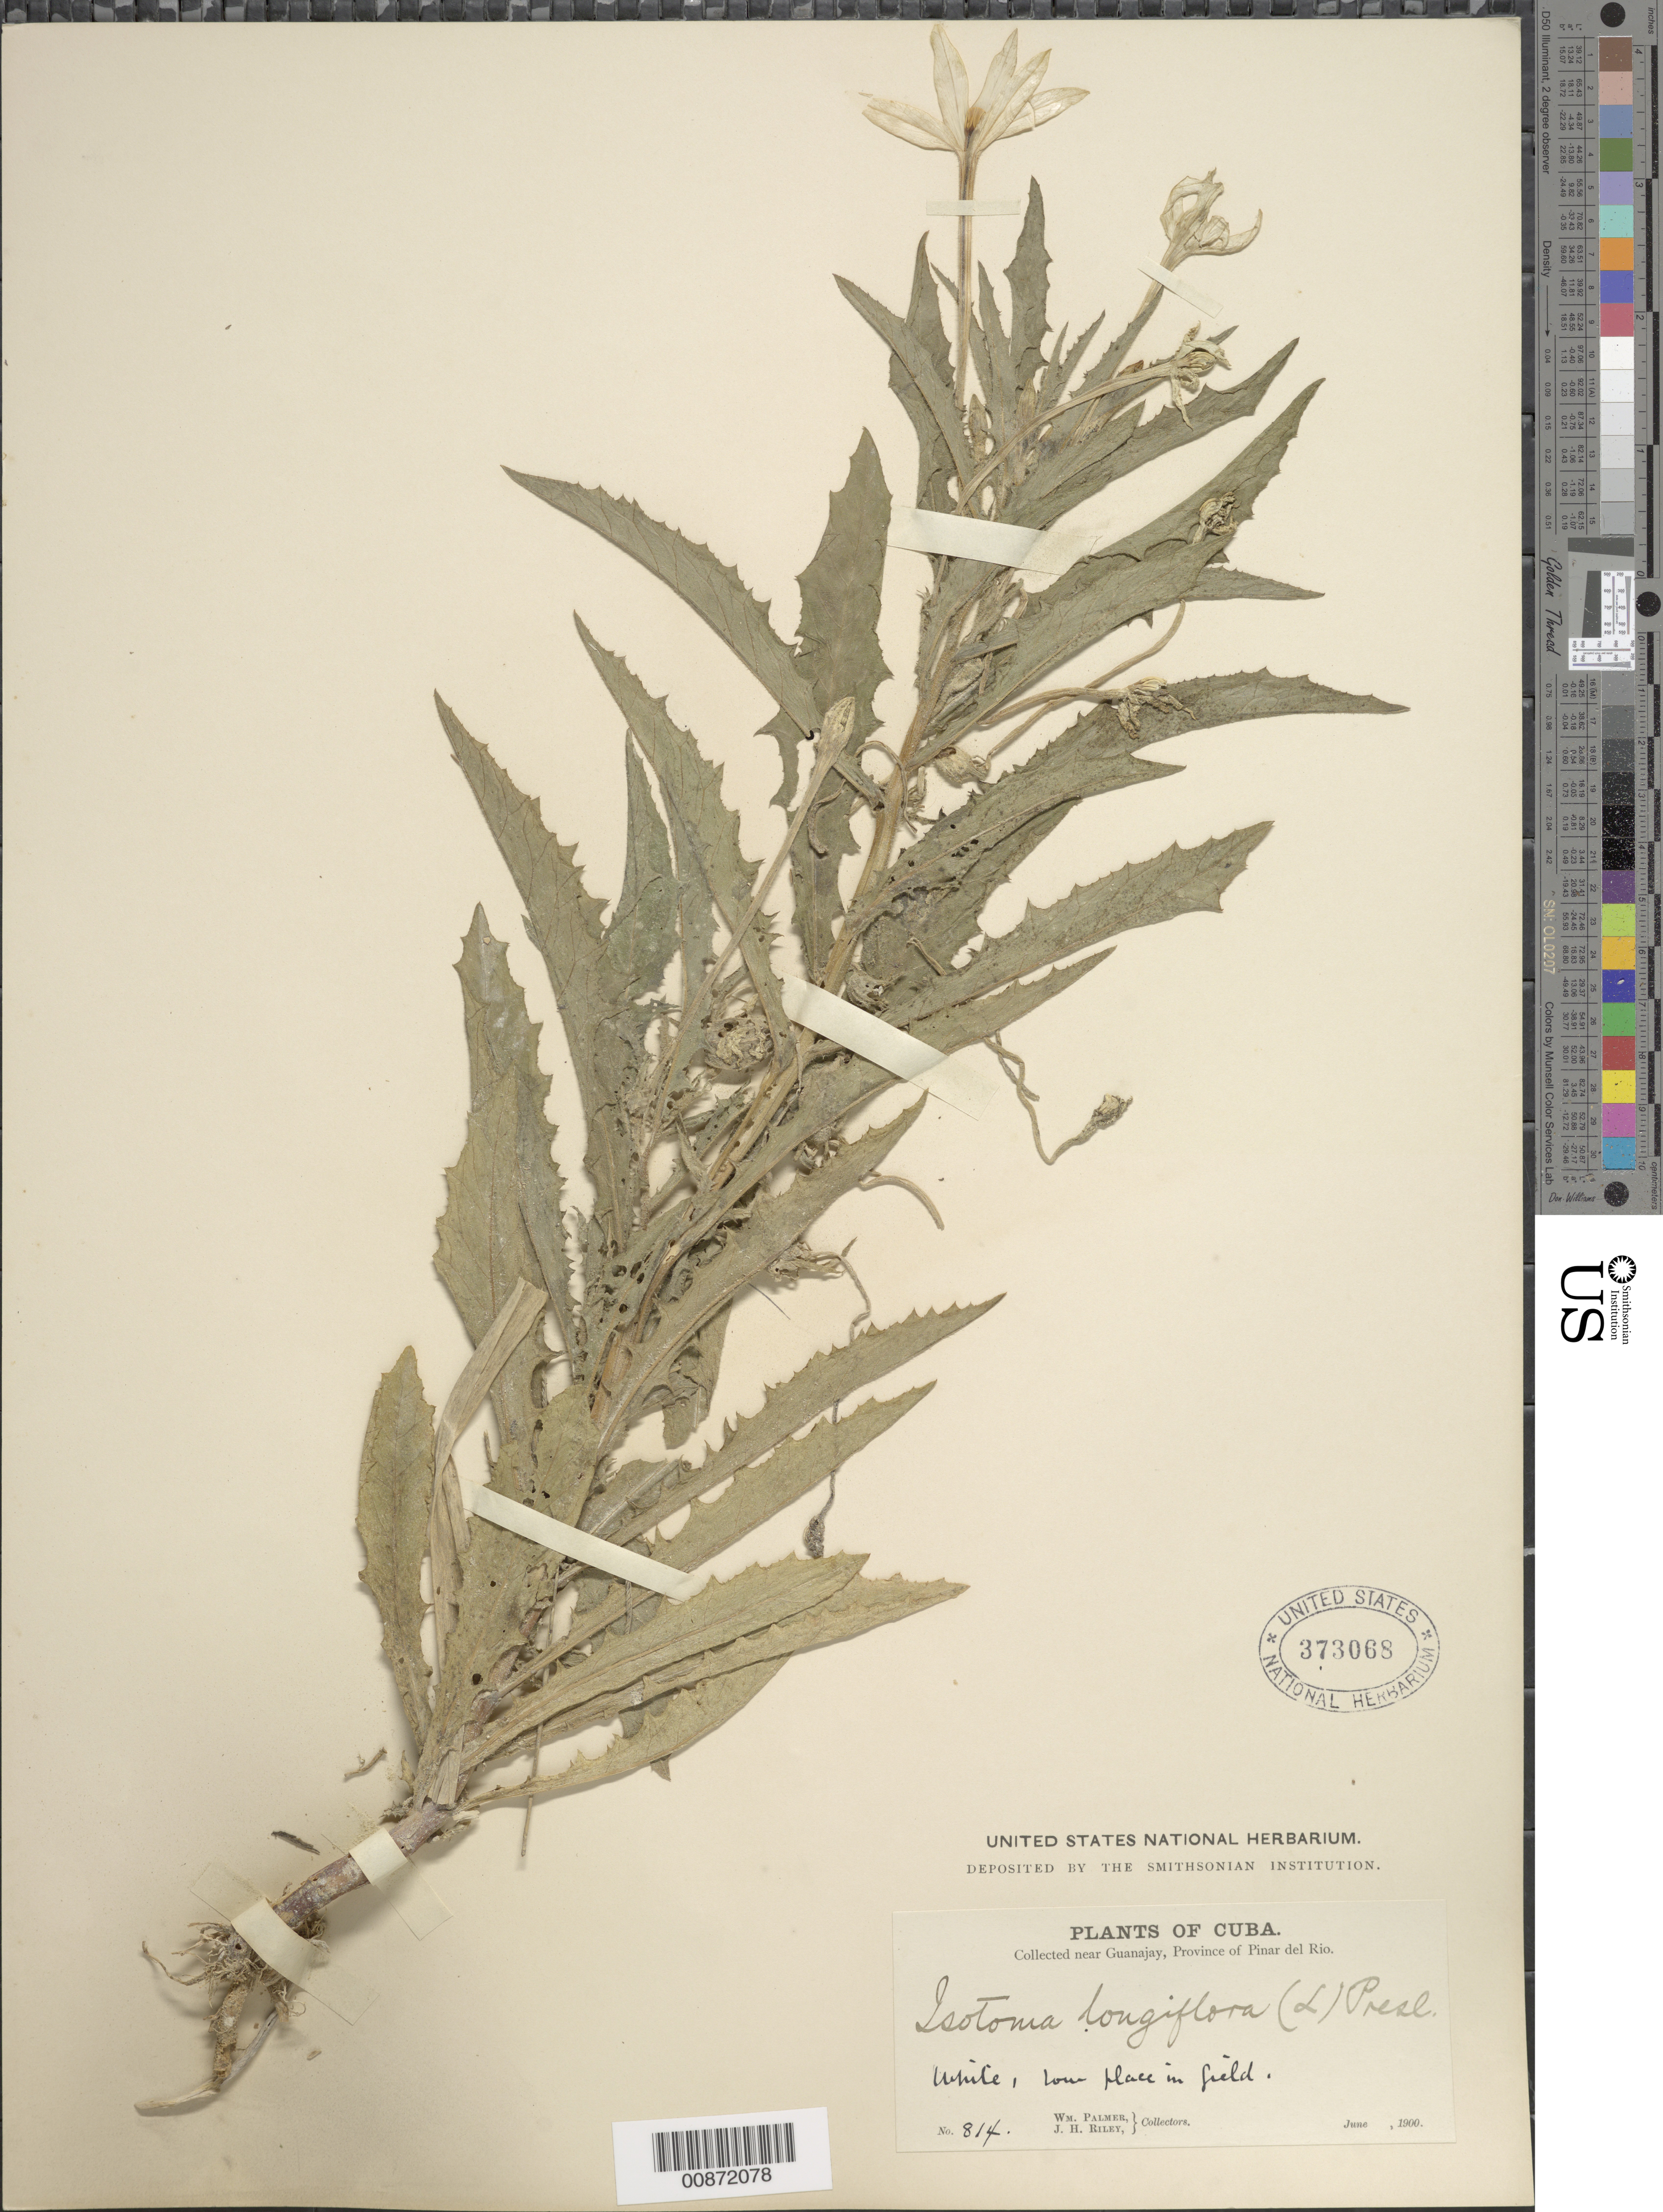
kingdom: Plantae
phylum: Tracheophyta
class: Magnoliopsida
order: Asterales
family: Campanulaceae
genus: Hippobroma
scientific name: Hippobroma longiflora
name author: (L.) G. Don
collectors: W. Palmer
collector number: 814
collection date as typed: Jun 1900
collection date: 1900-06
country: Cuba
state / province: Pinar del Río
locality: Near Guanajay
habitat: Low place in field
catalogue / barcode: US 373068